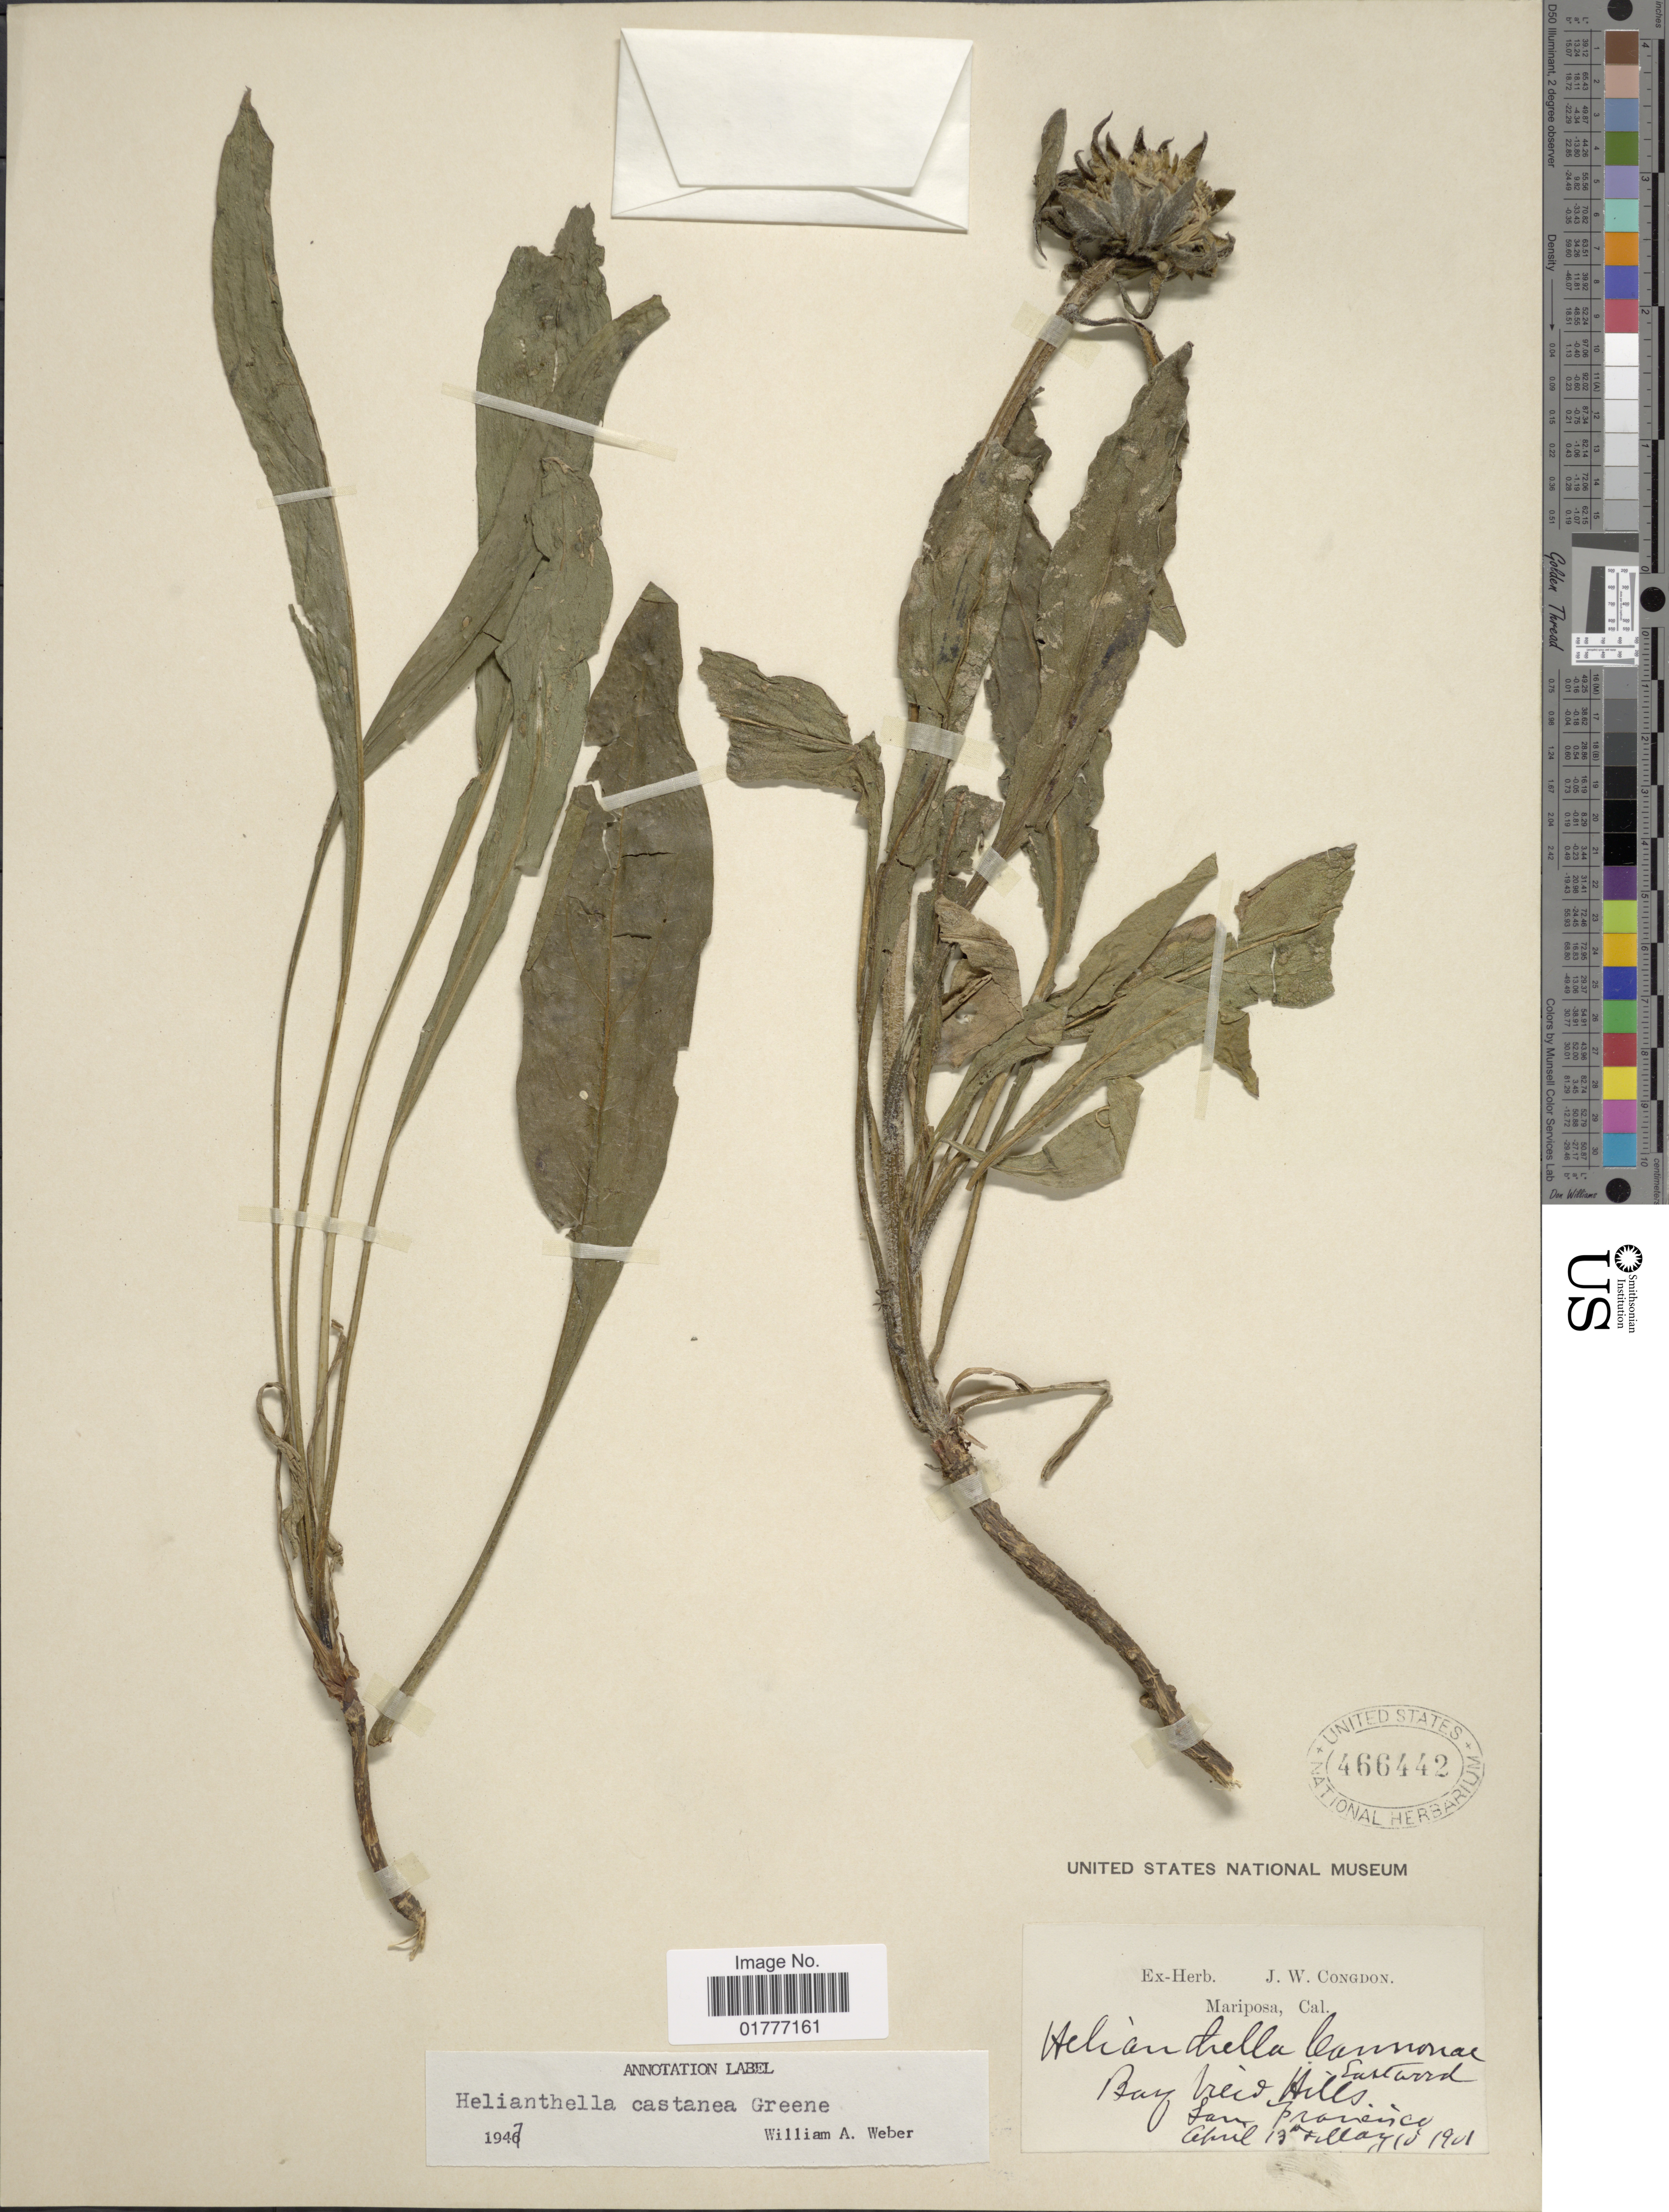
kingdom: Plantae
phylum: Tracheophyta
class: Magnoliopsida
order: Asterales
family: Asteraceae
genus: Helianthella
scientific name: Helianthella castanea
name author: Greene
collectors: ex herb. J. W. Congdon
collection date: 1901-04-13/1901-05-10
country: United States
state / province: California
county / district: San Francisco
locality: Bay View Hills. San Francisco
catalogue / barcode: US 466442